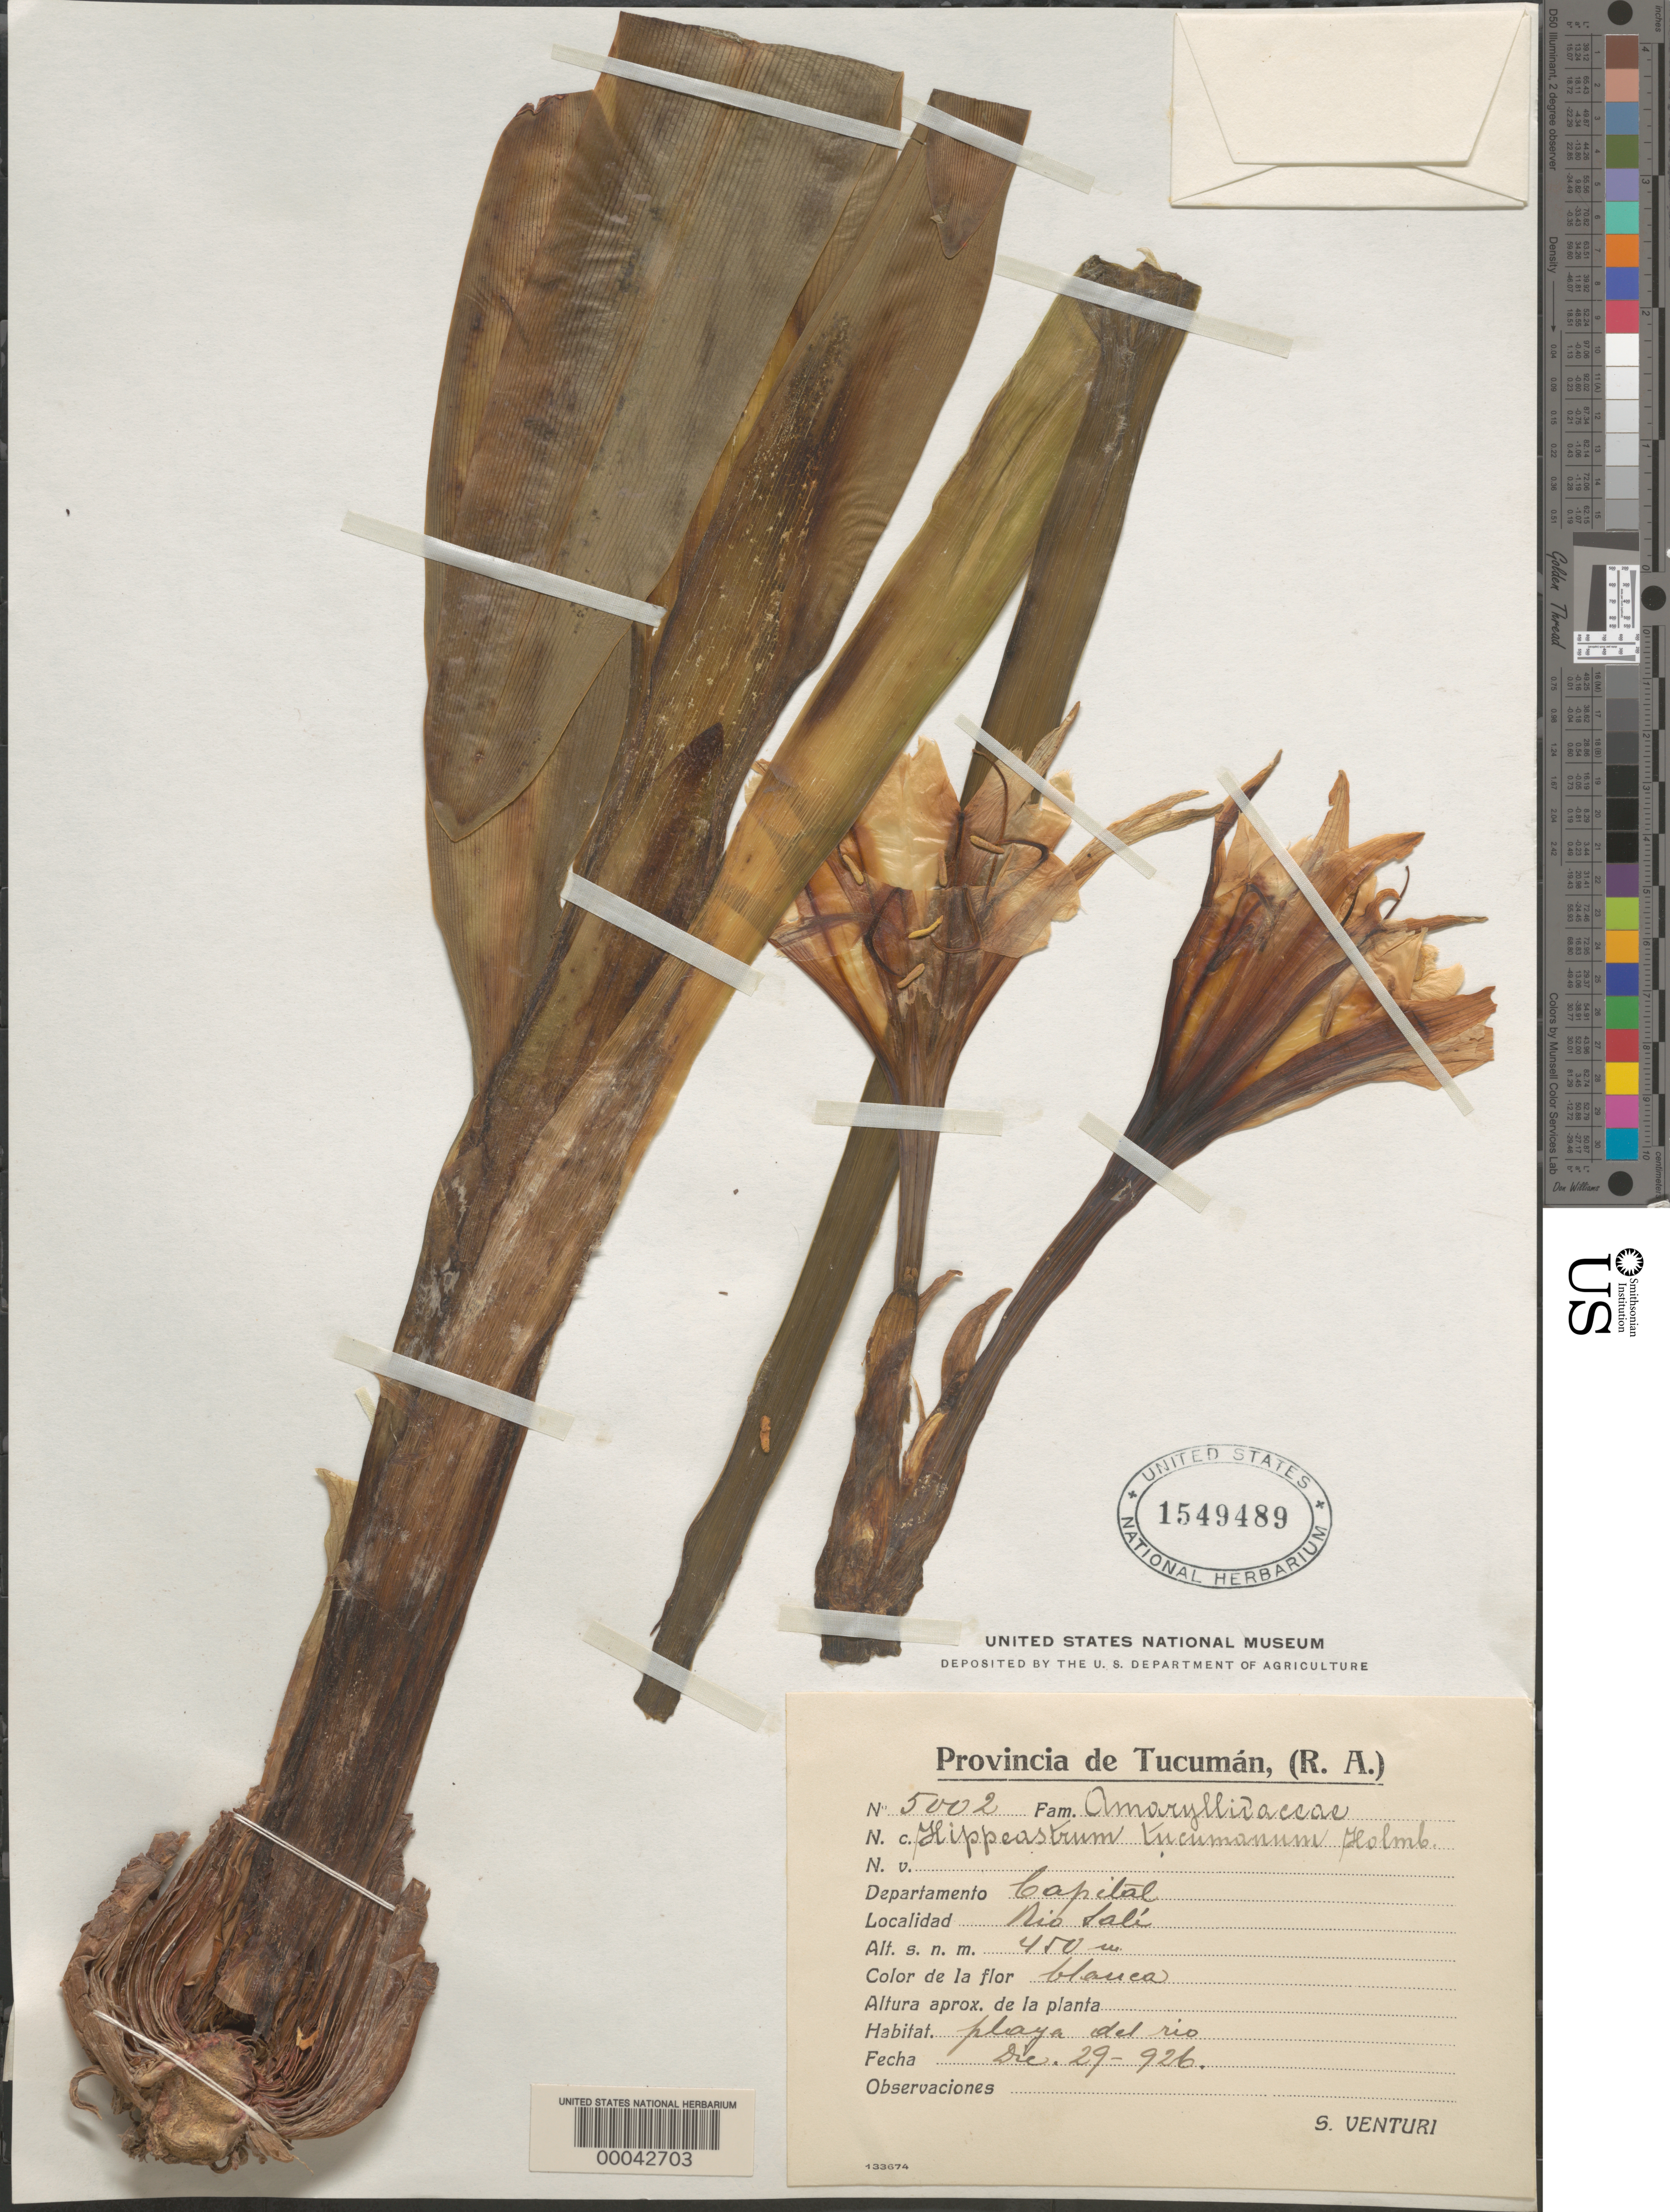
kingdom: Plantae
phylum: Tracheophyta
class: Liliopsida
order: Asparagales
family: Amaryllidaceae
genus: Hippeastrum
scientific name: Hippeastrum tucumanum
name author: E. Holmb.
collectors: S. Venturi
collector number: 5002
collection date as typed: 29 Dec 1926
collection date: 1926-12-29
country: Argentina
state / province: Tucumán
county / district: Capital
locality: Rio Sali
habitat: Shore of river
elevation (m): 450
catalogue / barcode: US 1549489